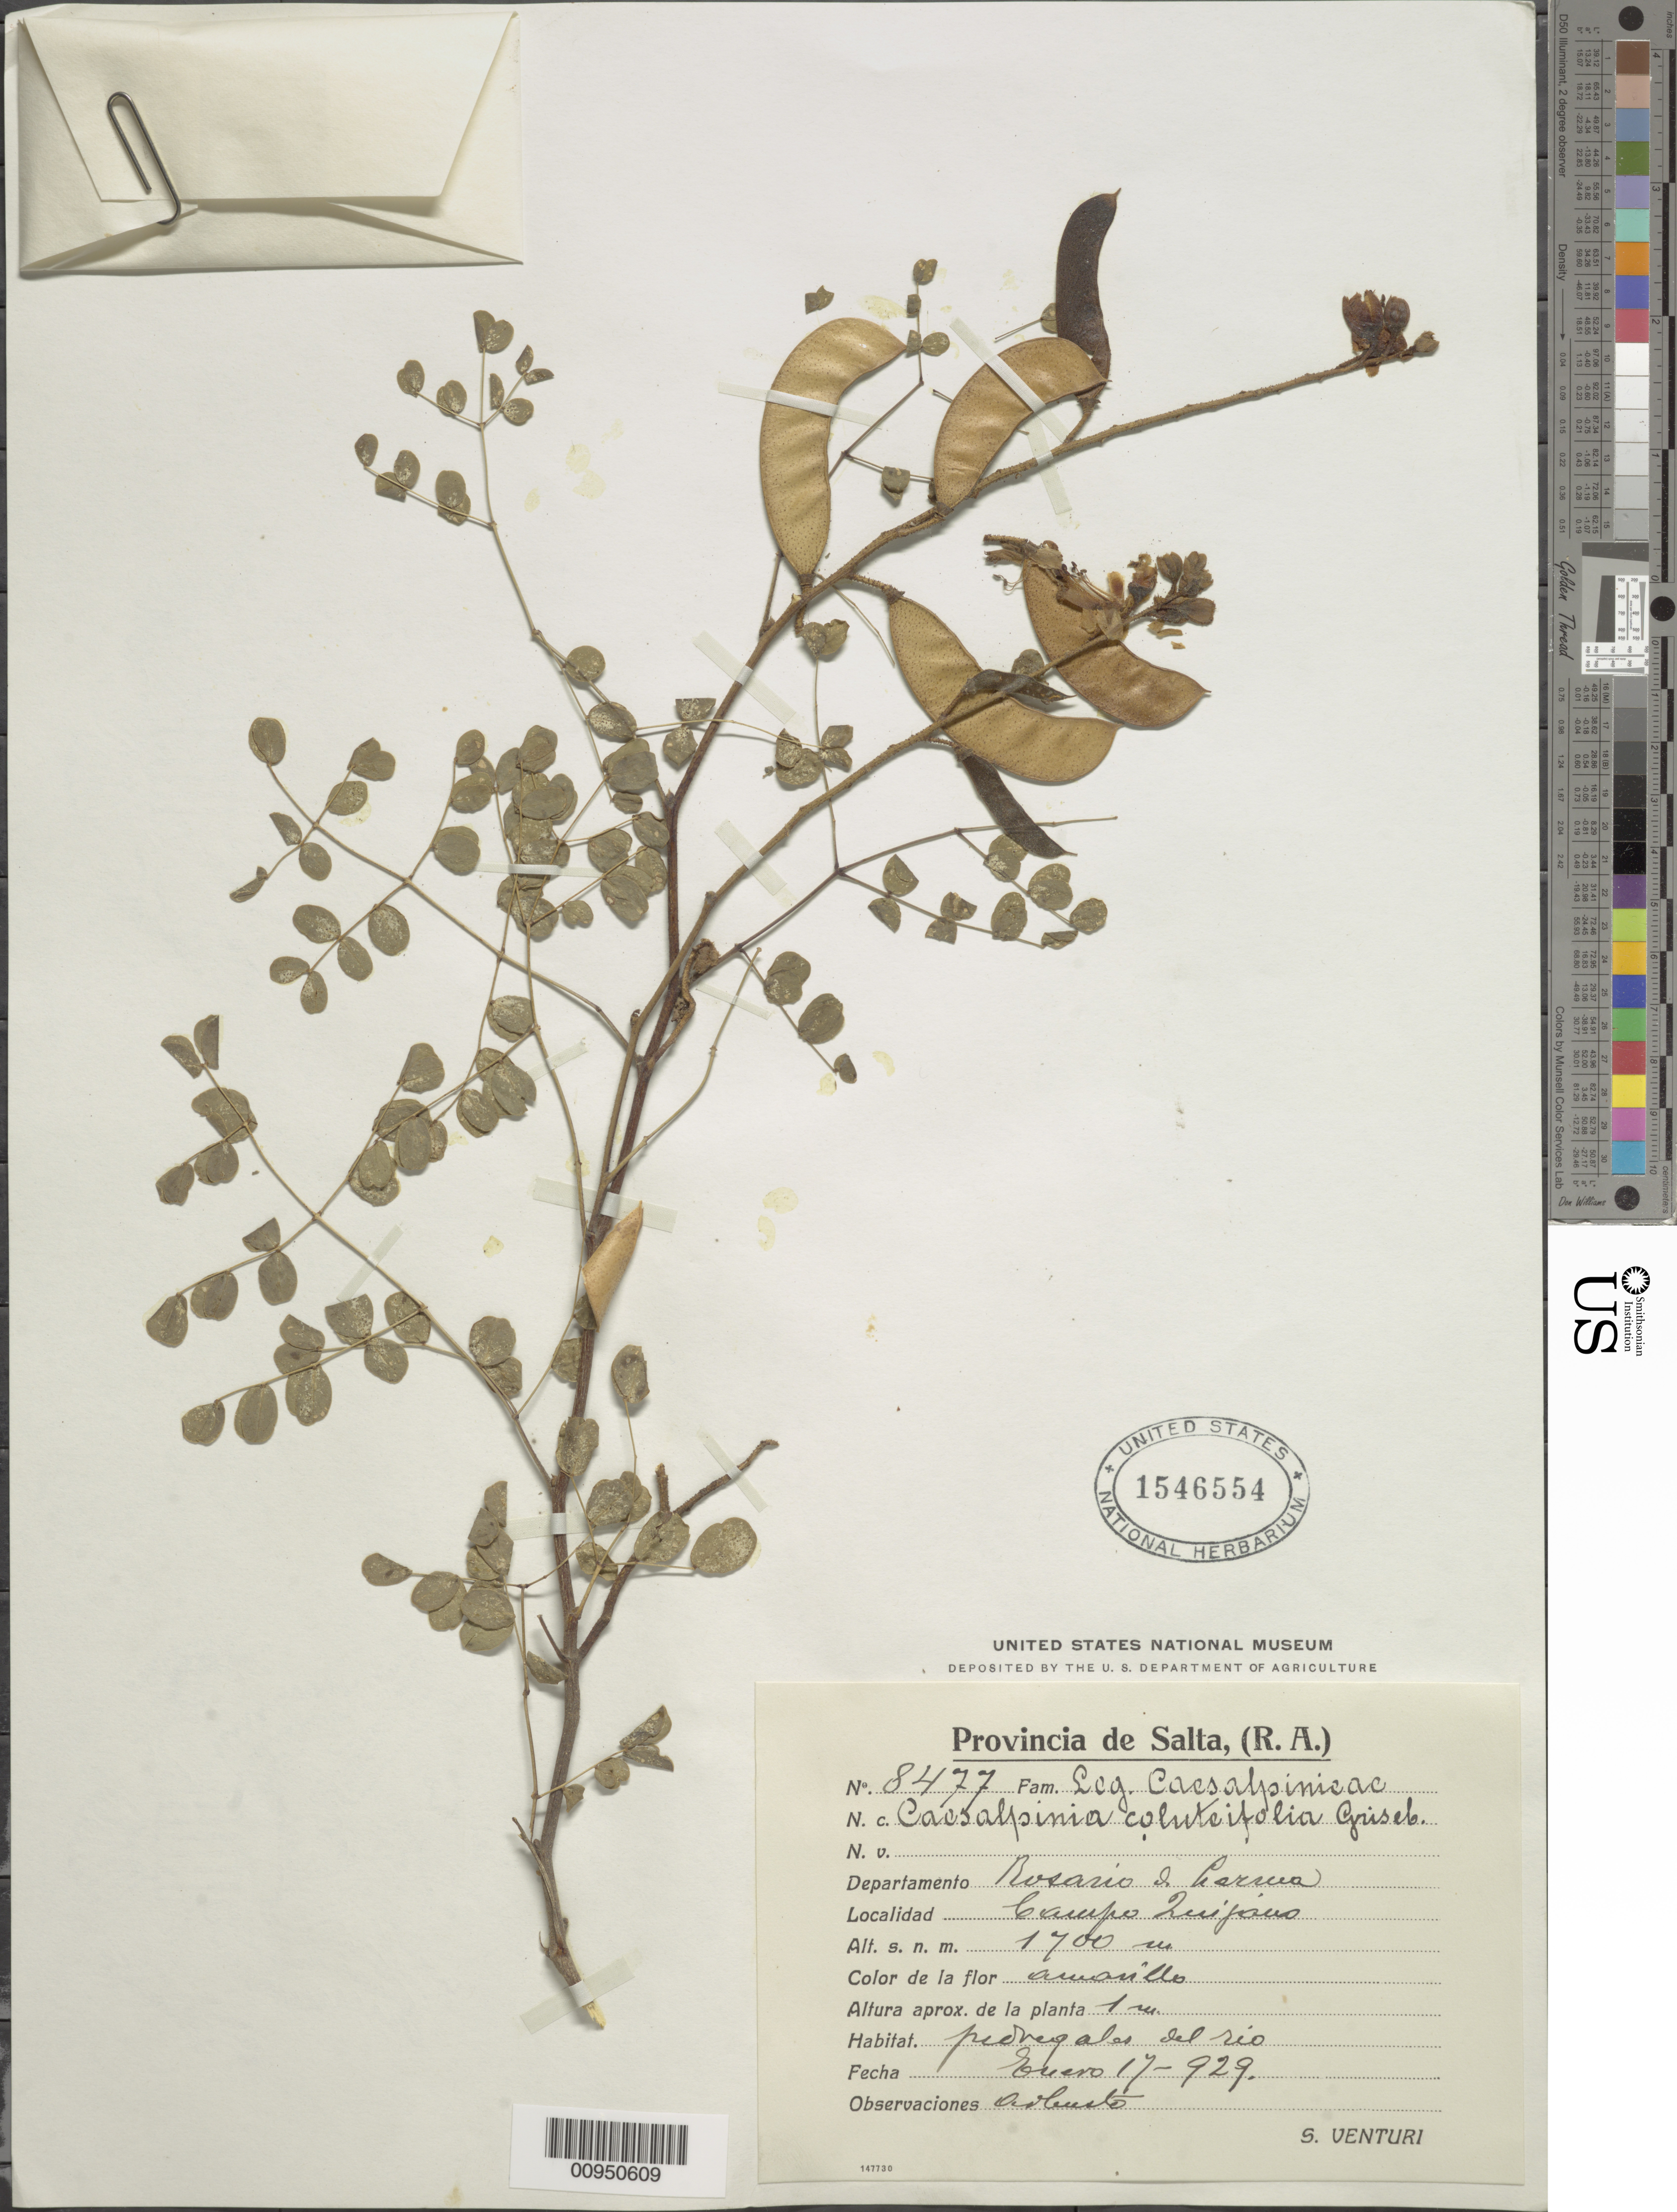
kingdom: Plantae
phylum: Tracheophyta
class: Magnoliopsida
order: Fabales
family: Fabaceae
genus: Erythrostemon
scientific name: Erythrostemon coluteifolius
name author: (Griseb.) Gagnon & G.P. Lewis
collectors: S. Venturi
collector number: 8477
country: Argentina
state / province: Salta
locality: Rosario de Csrcua, Cauipo Quijous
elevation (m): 1700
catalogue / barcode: US 1546554